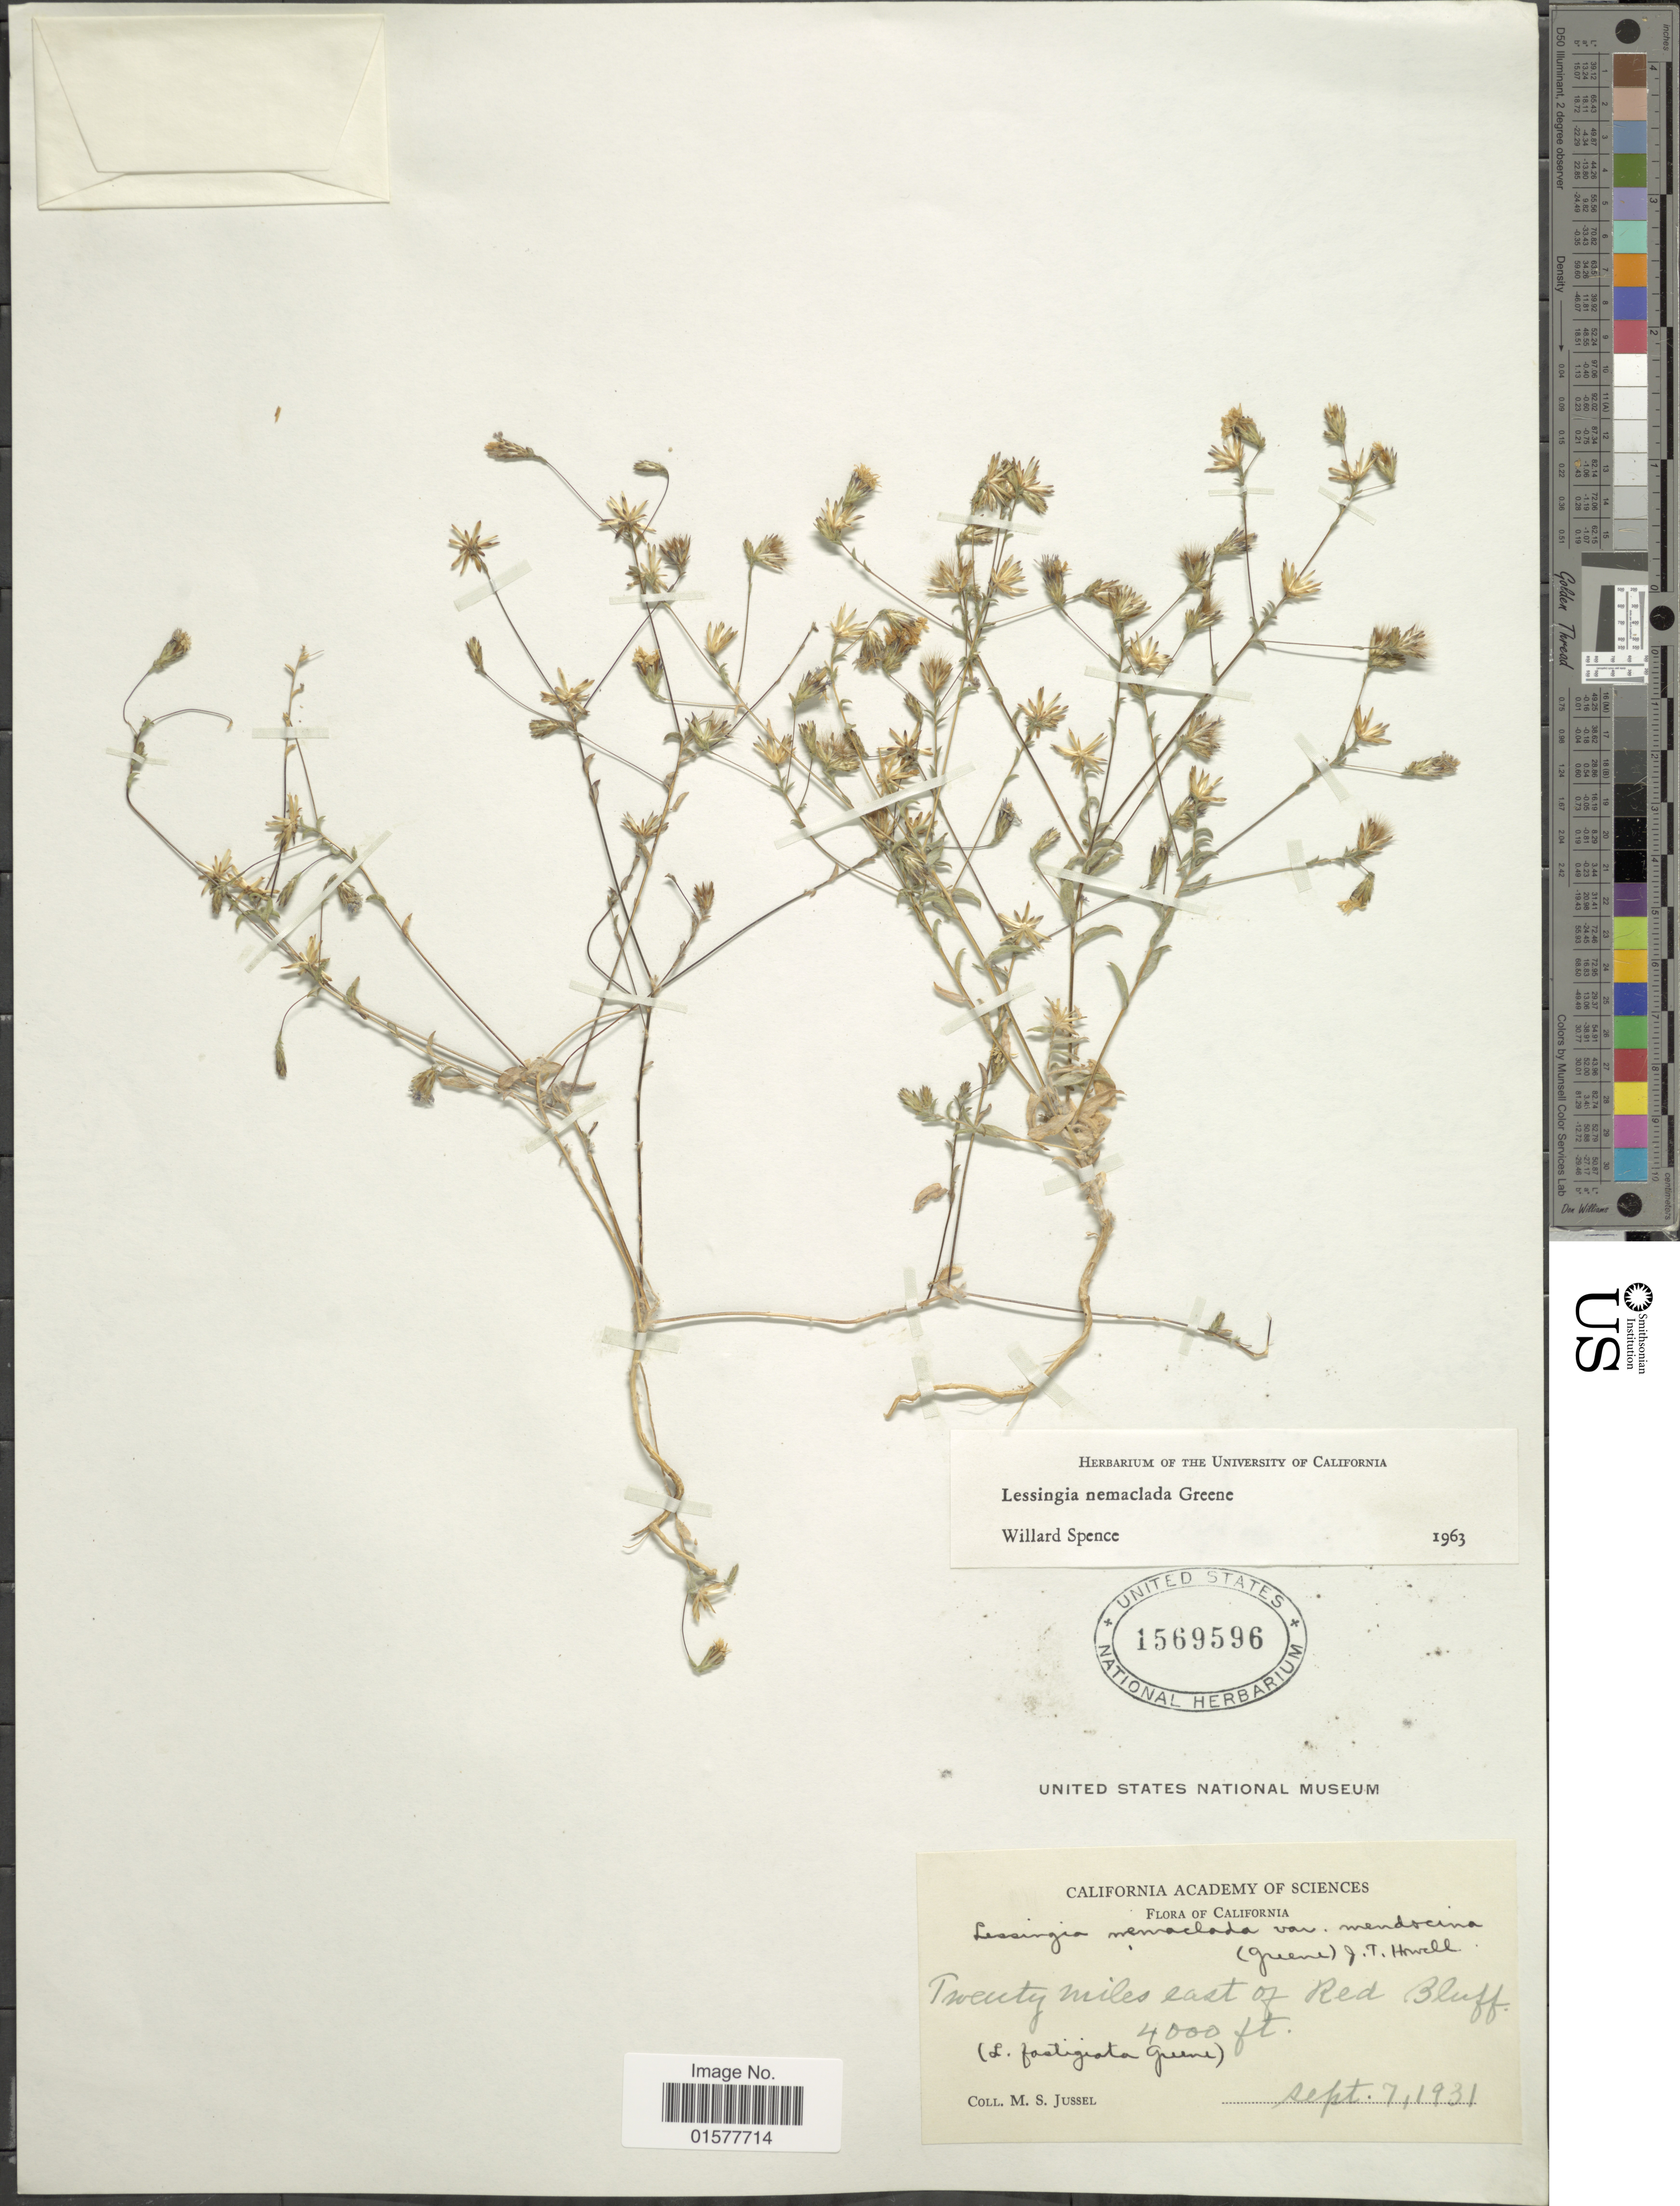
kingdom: Plantae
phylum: Tracheophyta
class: Magnoliopsida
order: Asterales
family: Asteraceae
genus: Lessingia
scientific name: Lessingia nemaclada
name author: Greene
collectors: M. Jussel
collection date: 1931-09-07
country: United States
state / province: California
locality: Twenty miles east of Red Bluff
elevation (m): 1219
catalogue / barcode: US 1569596